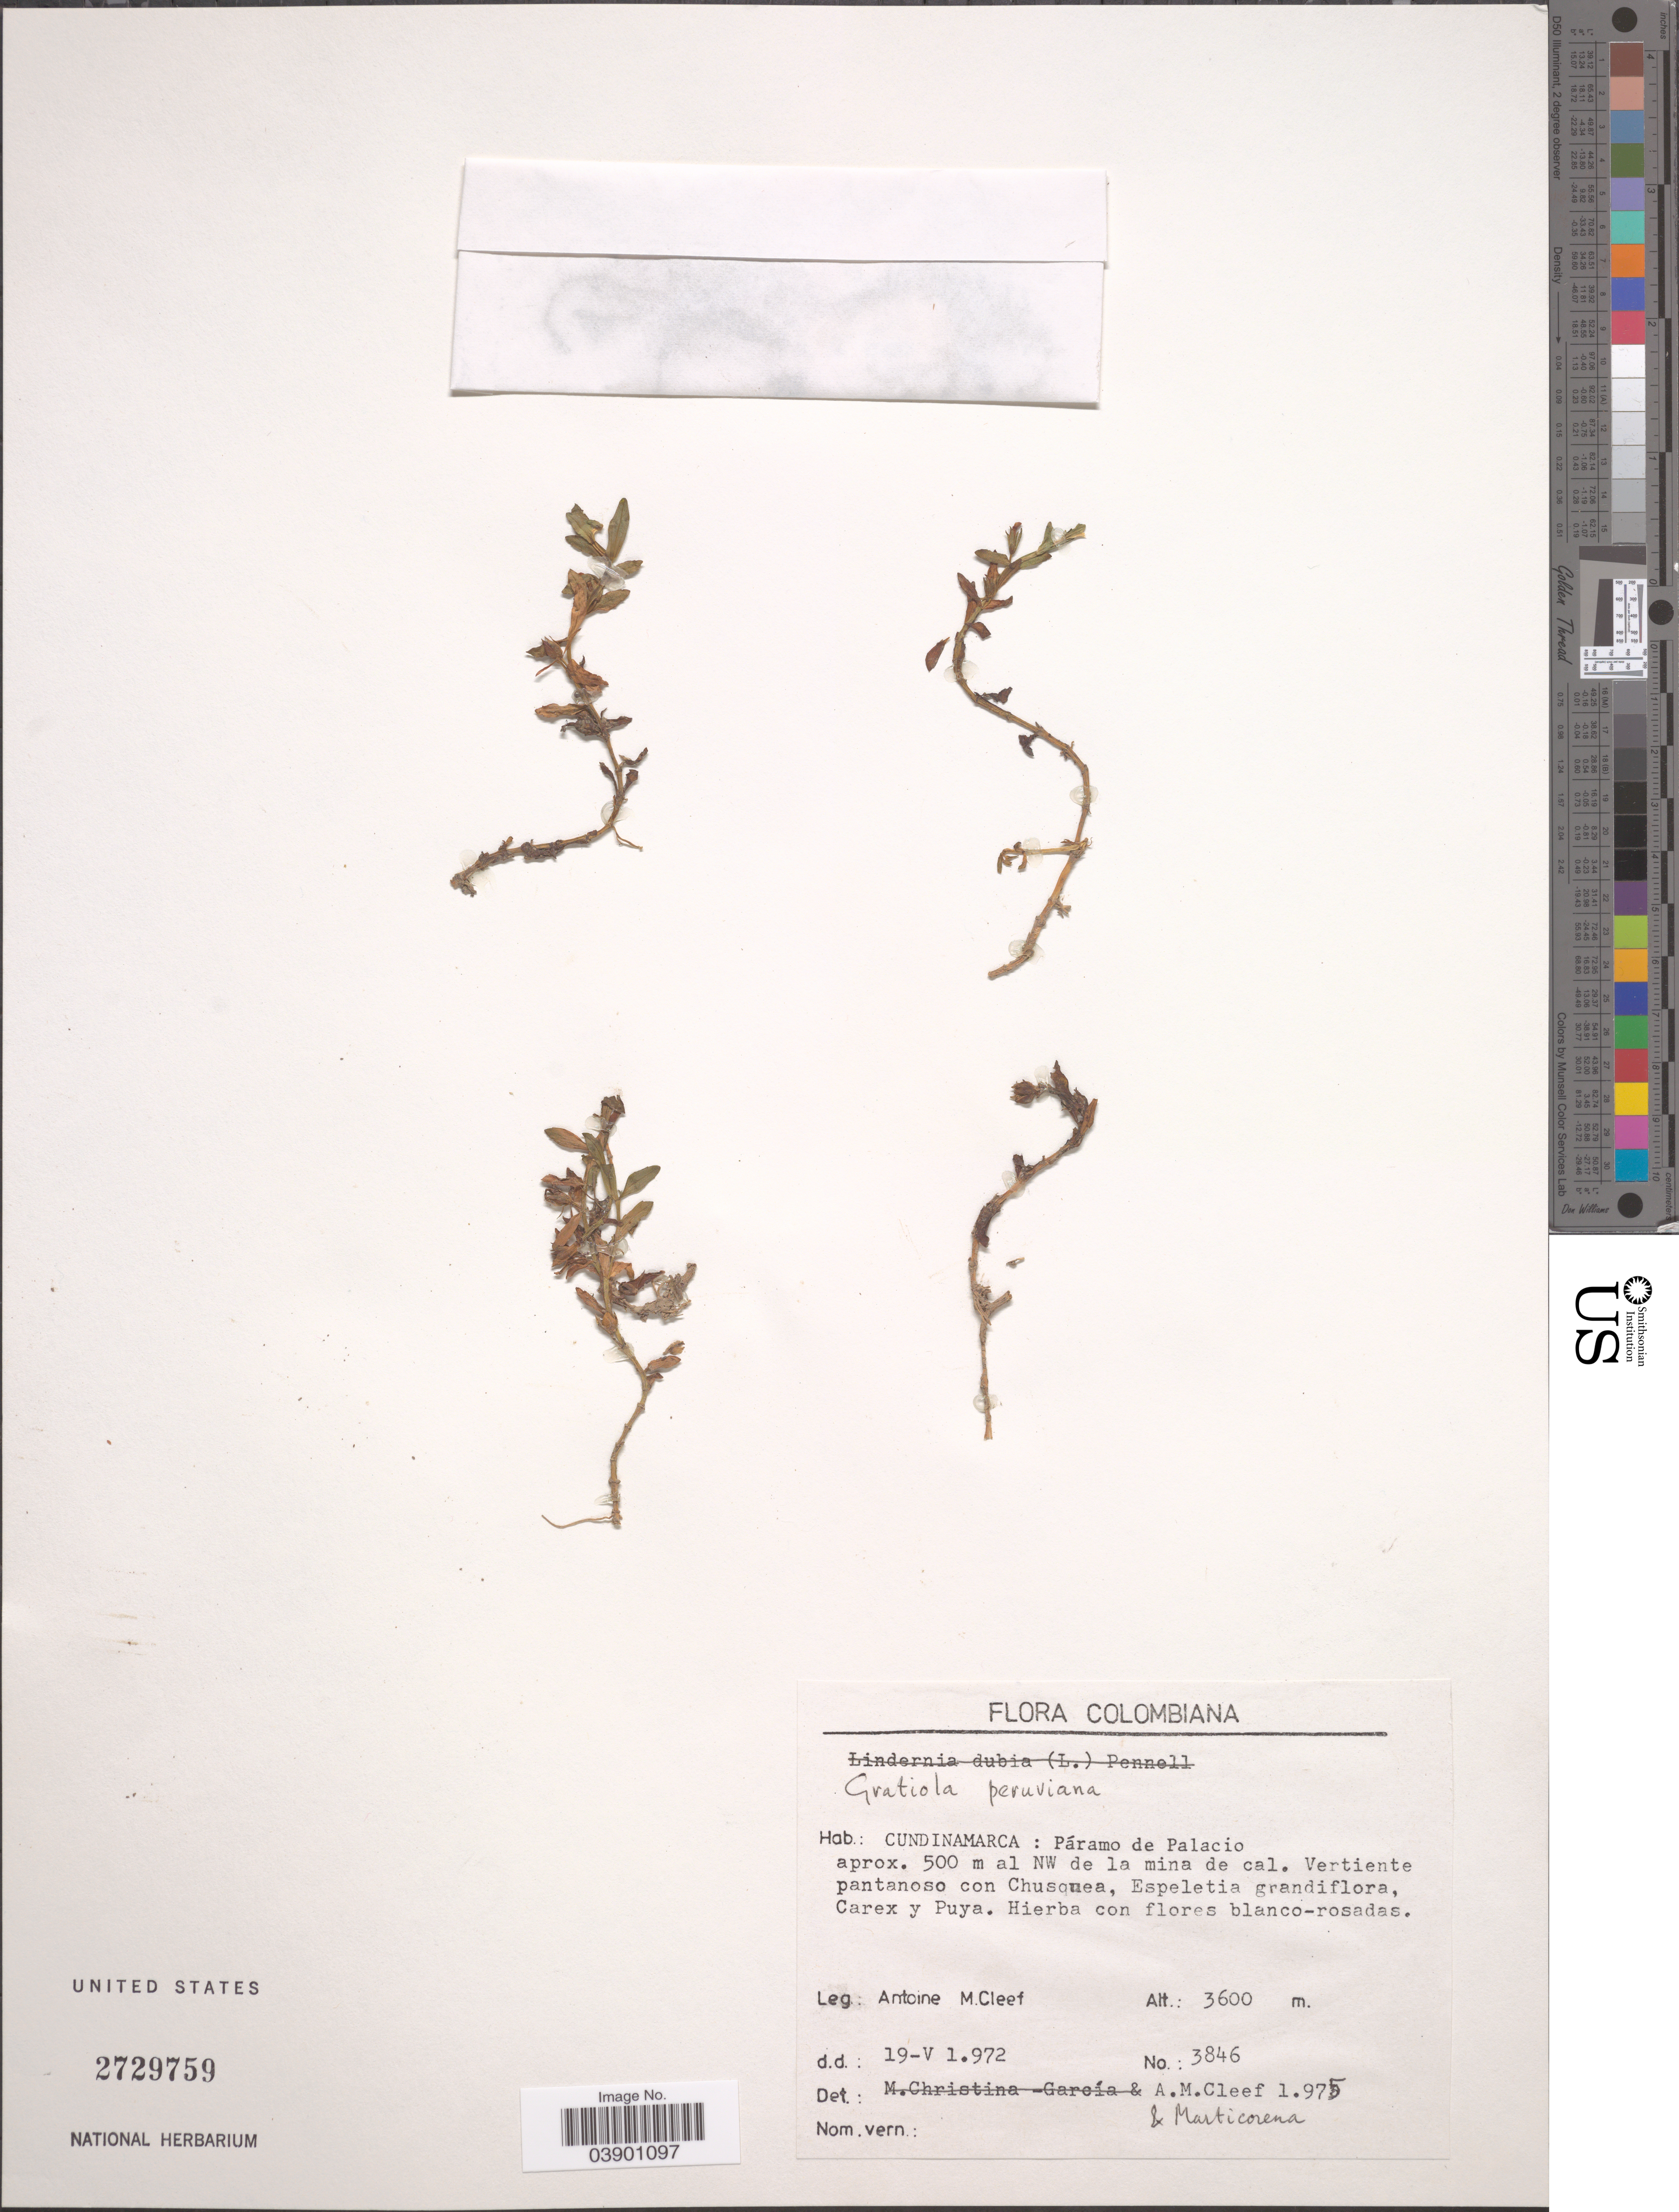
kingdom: Plantae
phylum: Tracheophyta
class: Magnoliopsida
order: Lamiales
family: Plantaginaceae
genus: Gratiola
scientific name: Gratiola peruviana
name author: L.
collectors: A. M. Cleef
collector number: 3846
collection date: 1972-05-19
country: Colombia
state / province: Cundinamarca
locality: Páramo de Palacio aprox. 500 m al NW de la mina de cal. Vertienta pantanosa con Chusquea.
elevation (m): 3600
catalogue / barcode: US 2729759